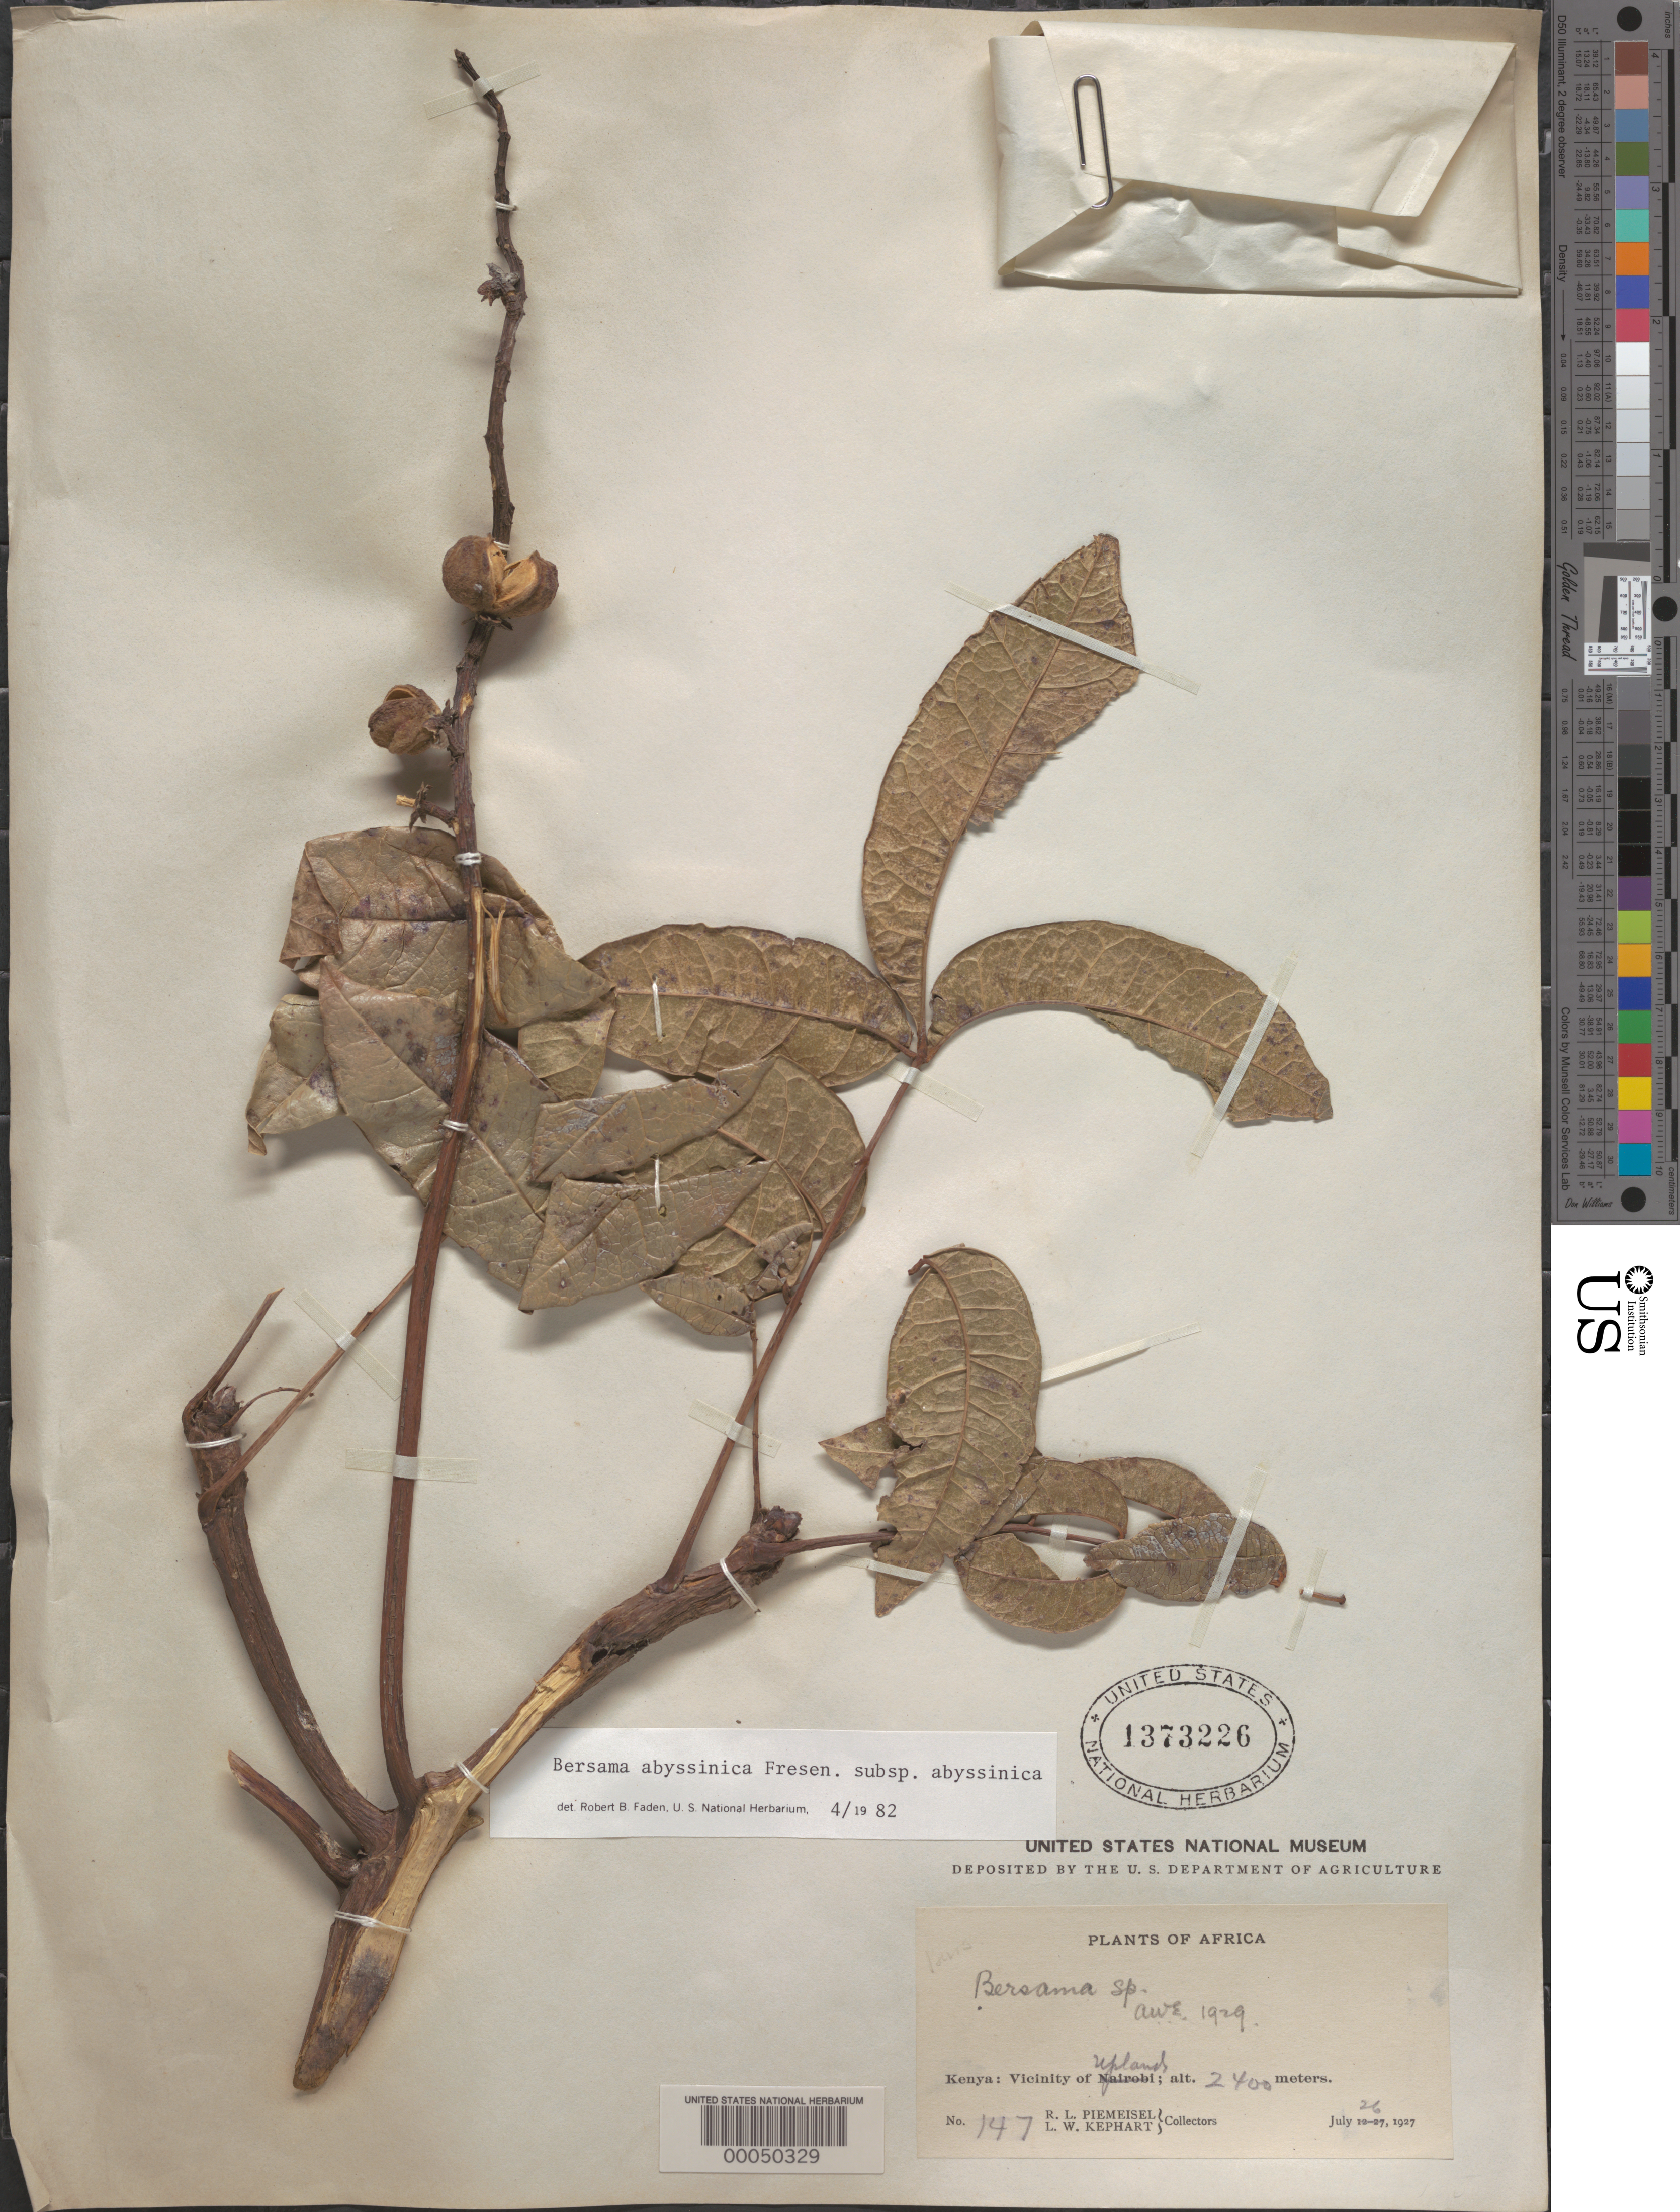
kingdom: Plantae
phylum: Tracheophyta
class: Magnoliopsida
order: Geraniales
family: Melianthaceae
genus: Bersama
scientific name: Bersama abyssinica subsp. abyssinica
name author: Fresen.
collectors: R. L. Piemeisel & L. W. Piemeisel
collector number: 147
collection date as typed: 26 Jul 1927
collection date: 1927-07-26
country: Kenya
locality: Uplands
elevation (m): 2400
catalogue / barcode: US 1373226